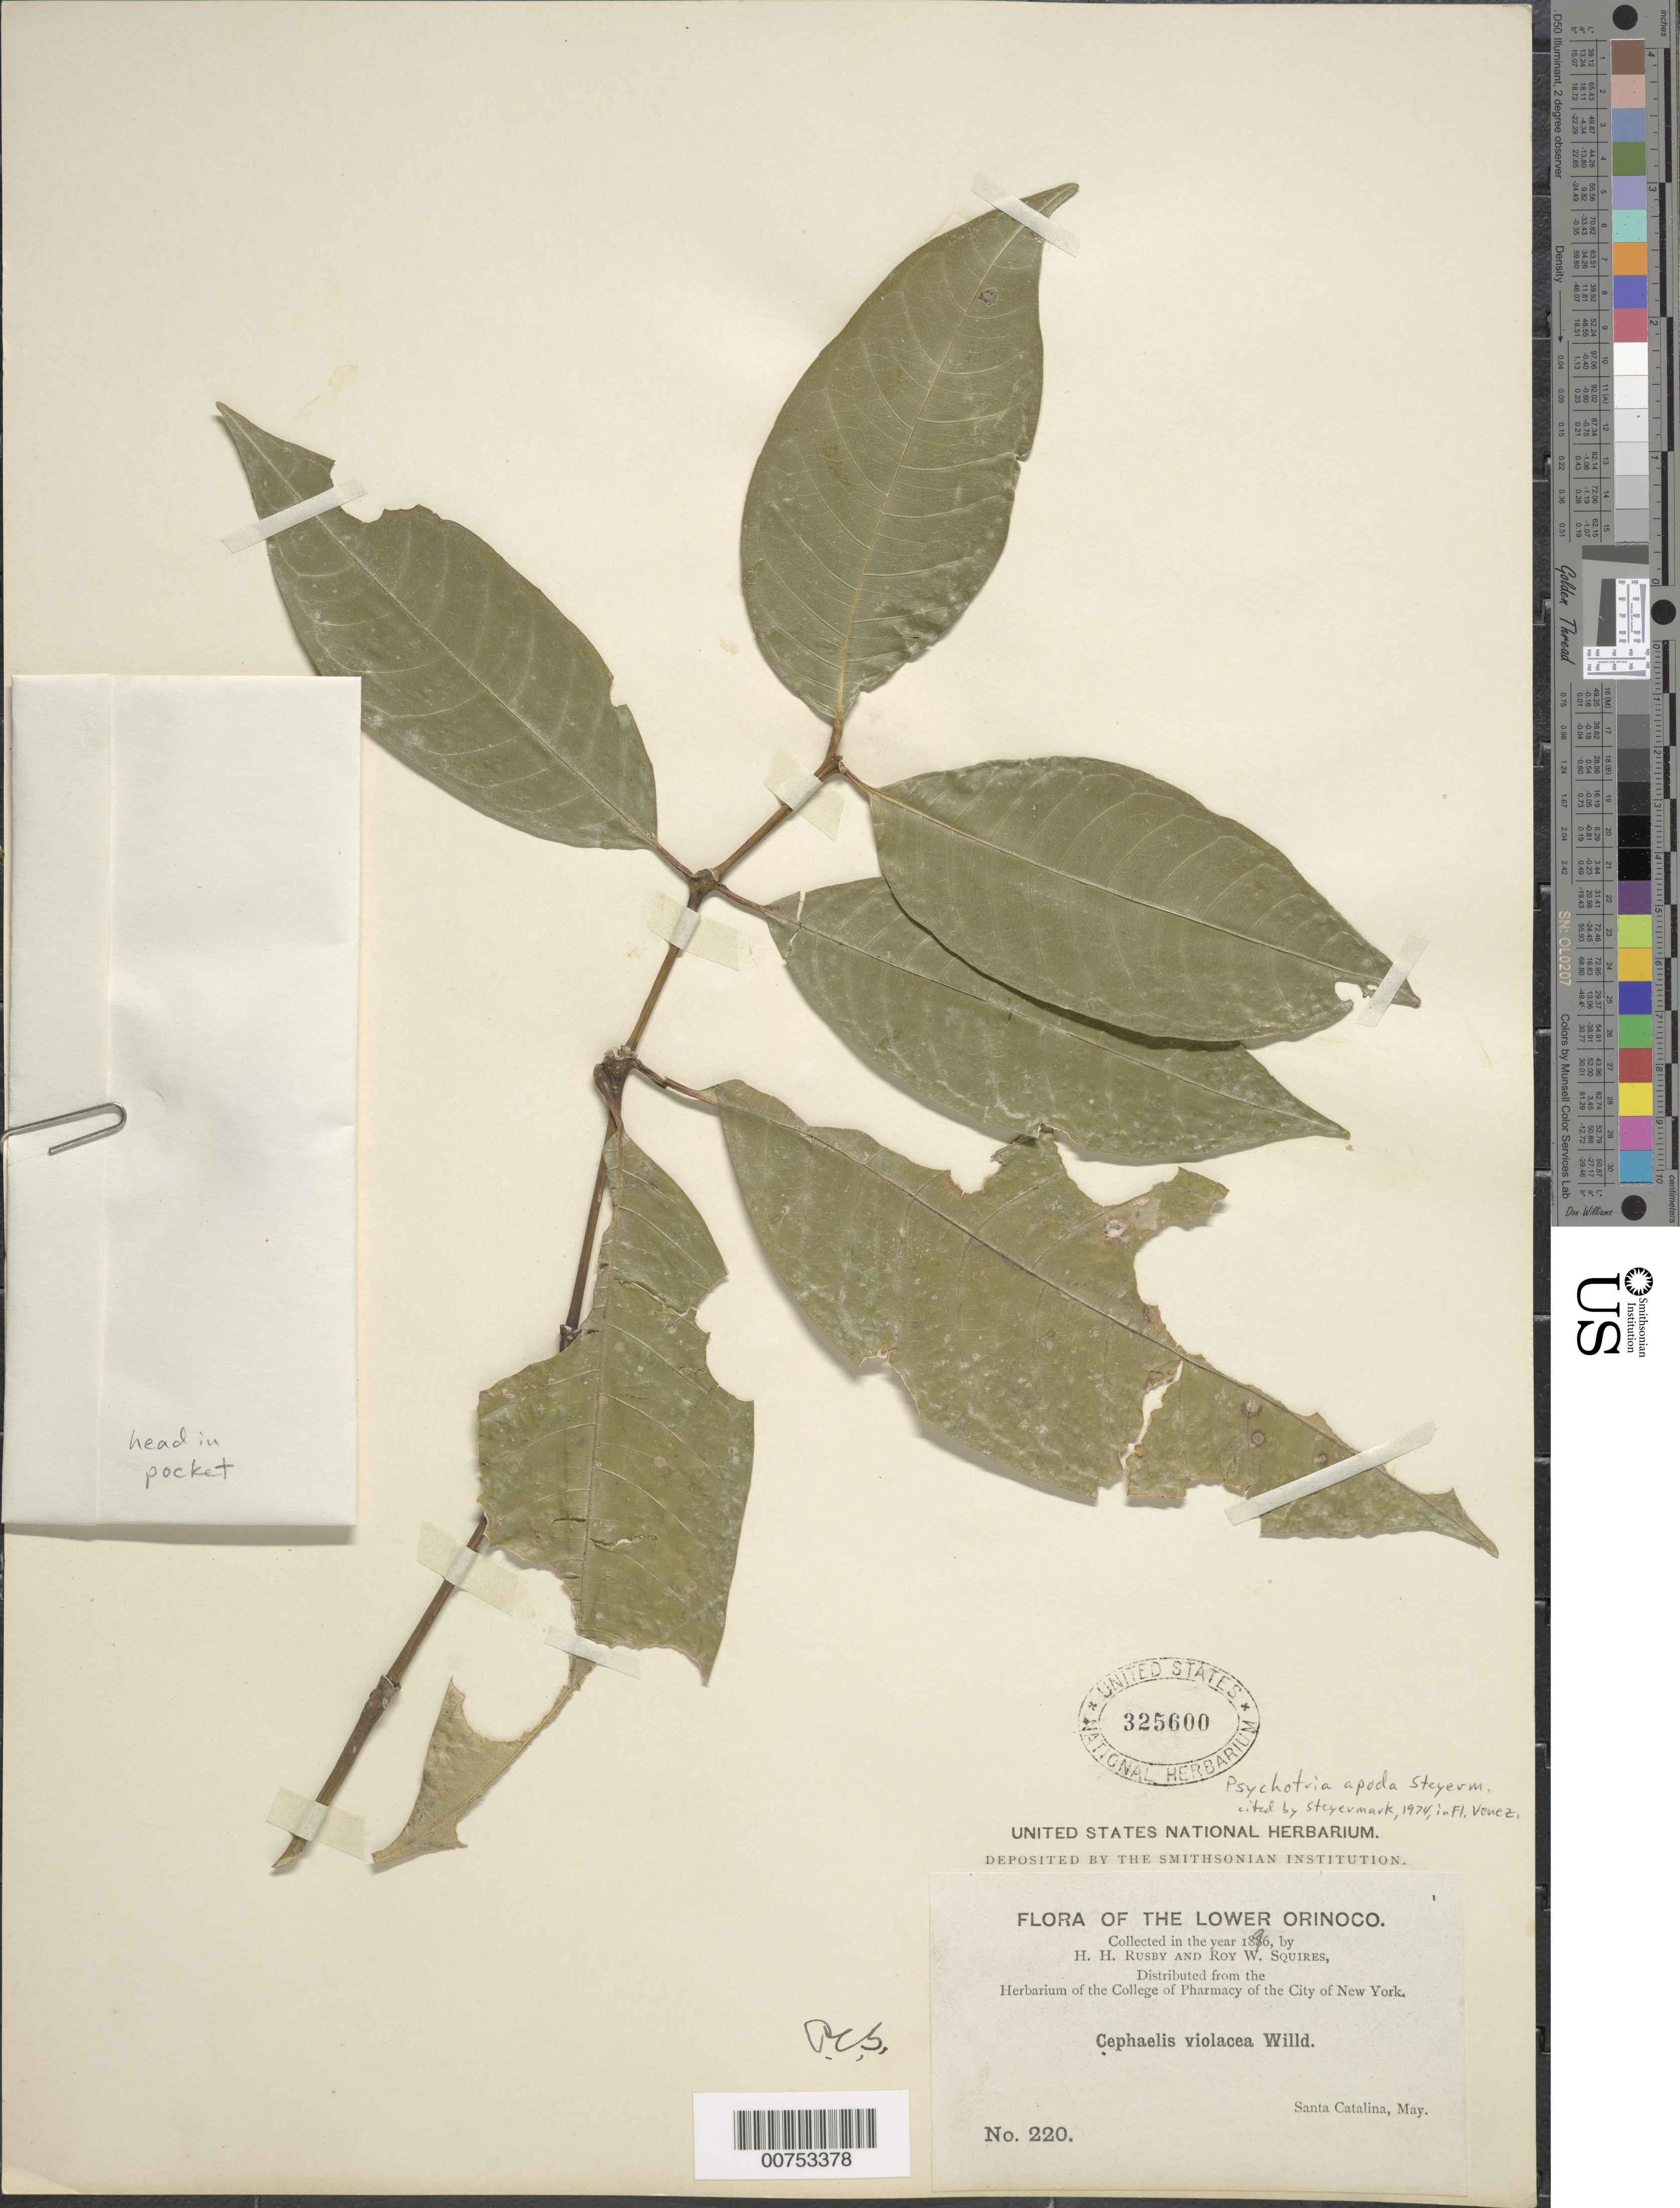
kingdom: Plantae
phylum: Tracheophyta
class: Magnoliopsida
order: Gentianales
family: Rubiaceae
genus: Psychotria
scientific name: Psychotria apoda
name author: Steyerm.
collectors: H. H. Rusby & R. Squires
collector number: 220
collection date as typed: May 1896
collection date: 1896-05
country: Venezuela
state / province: Delta Amacuro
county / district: Tucupita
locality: Lower Orinoco, Santa Catalina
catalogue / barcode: US 325600